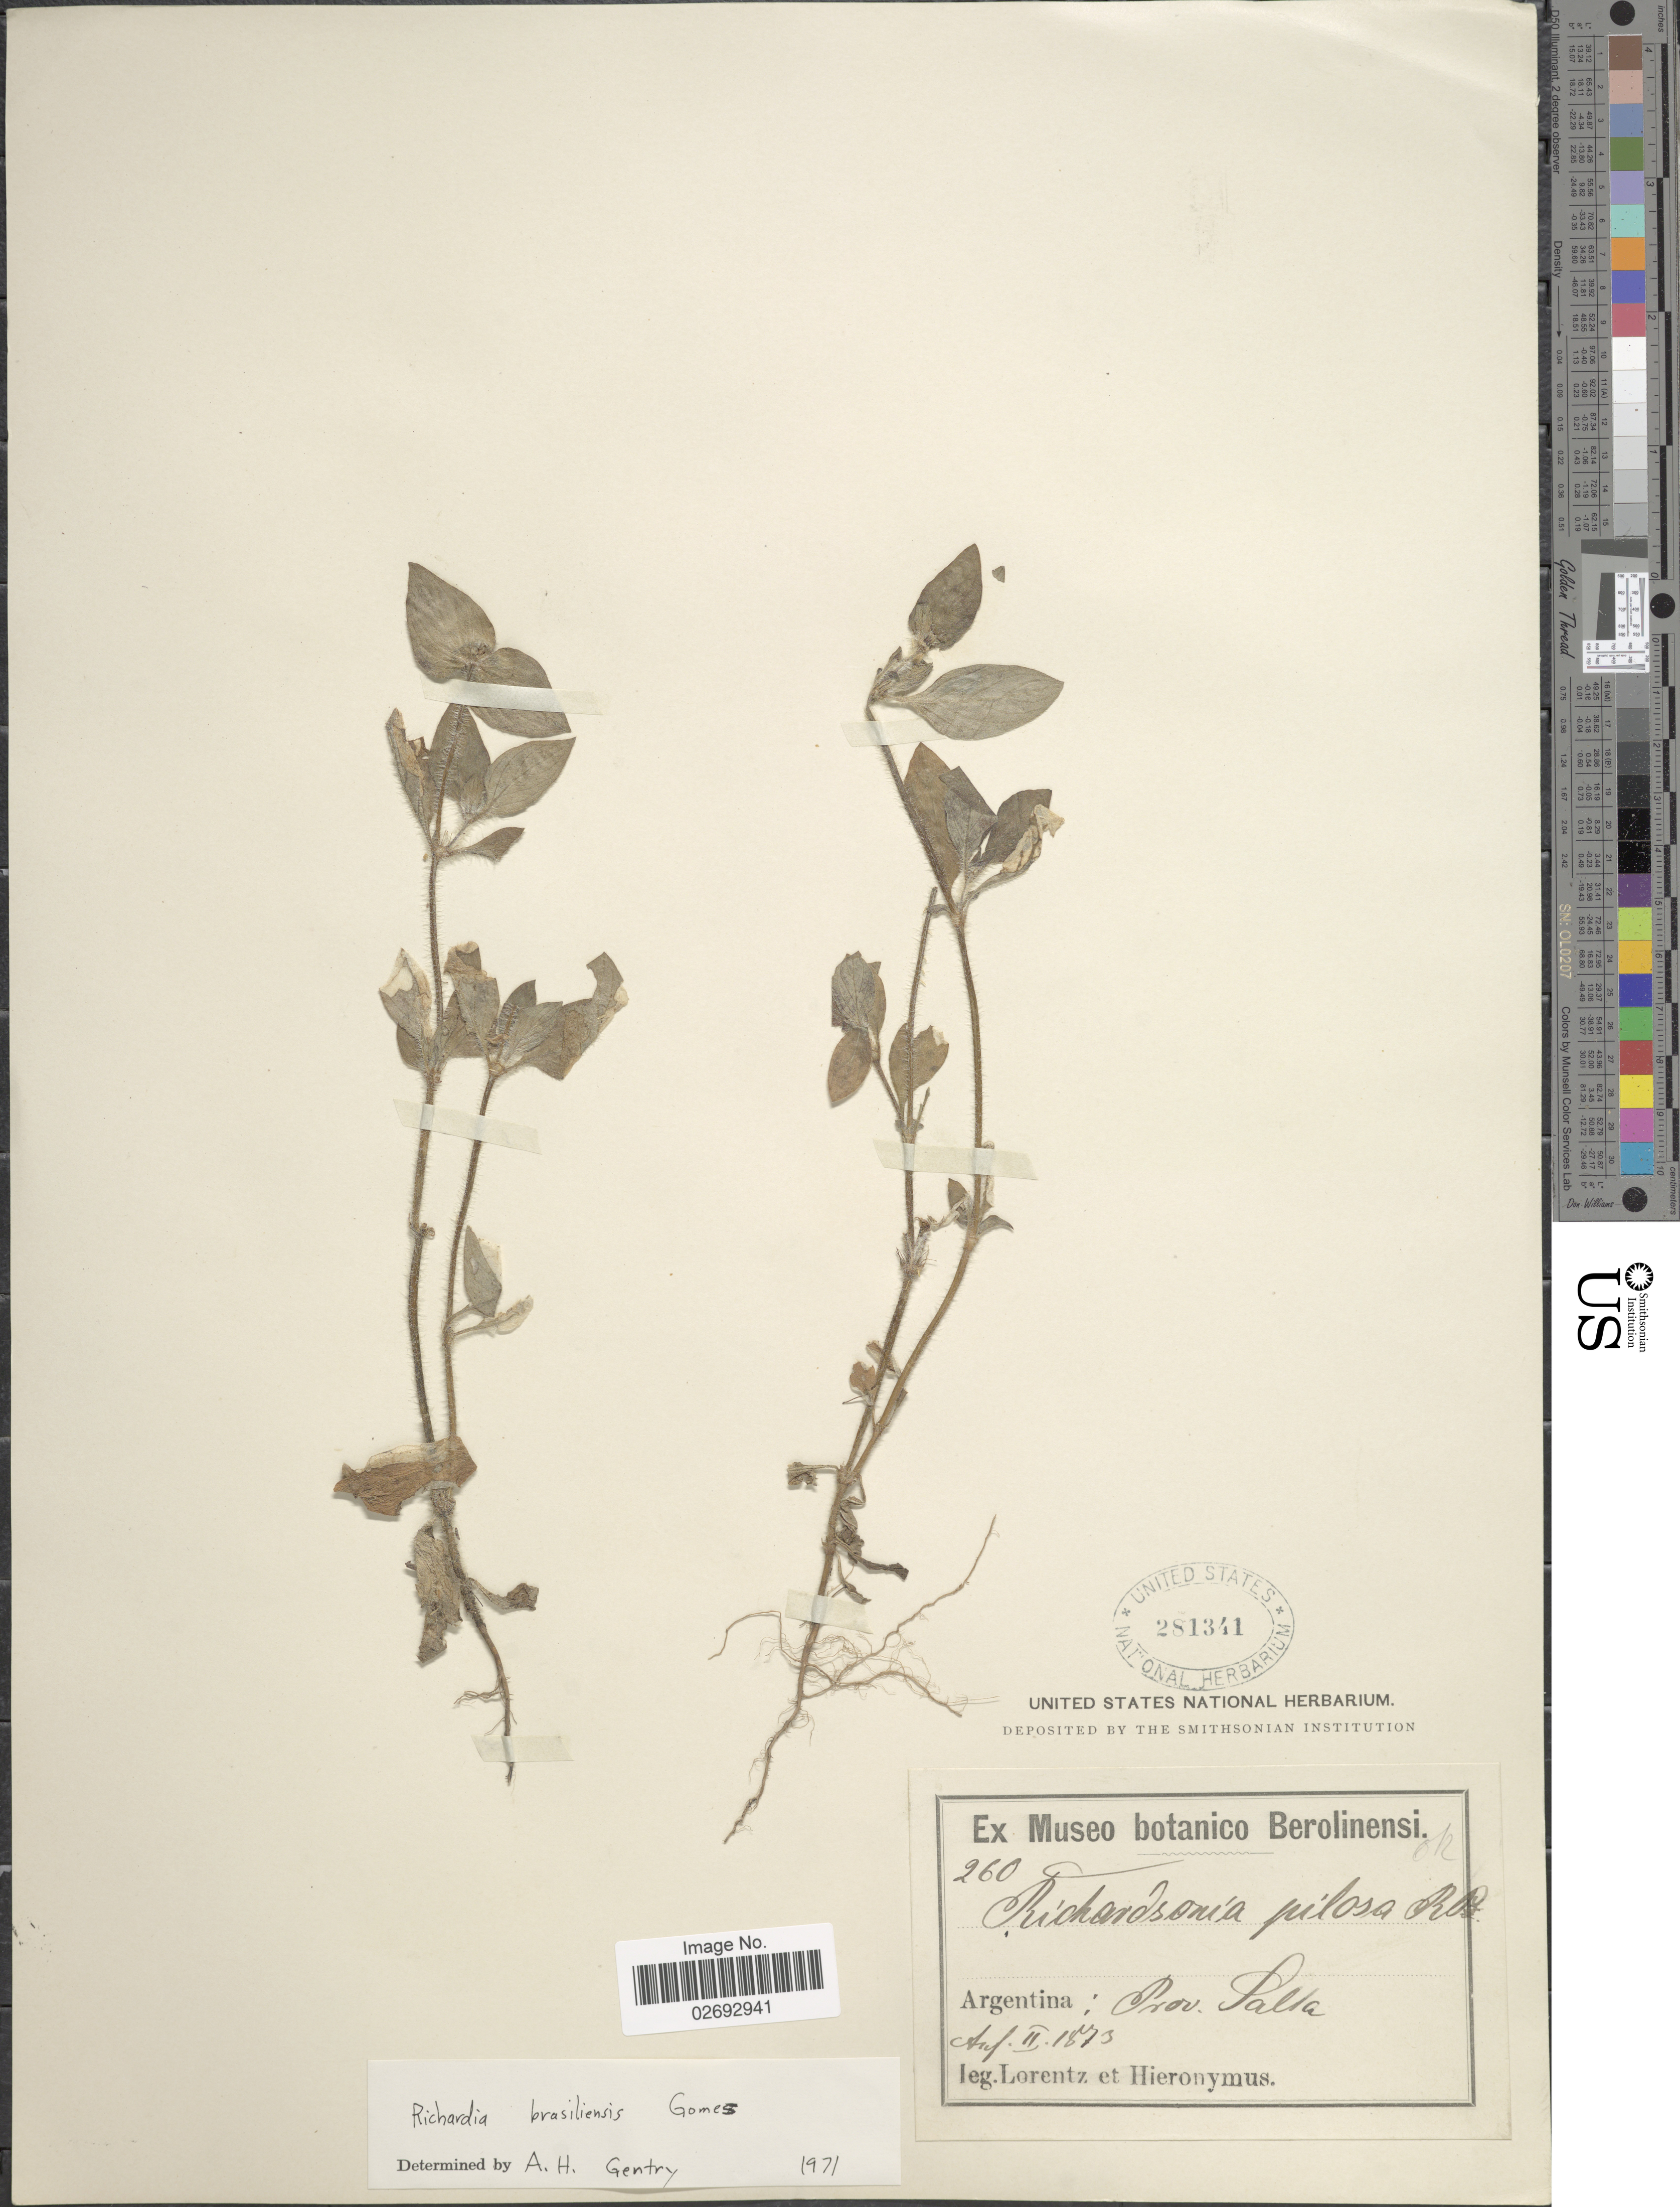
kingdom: Plantae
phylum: Tracheophyta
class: Magnoliopsida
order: Gentianales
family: Rubiaceae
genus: Richardia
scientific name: Richardia brasiliensis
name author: Gomes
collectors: -. Lorentz & -. Hieronymus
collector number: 260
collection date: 1873-02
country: Argentina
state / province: Salta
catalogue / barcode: US 281341